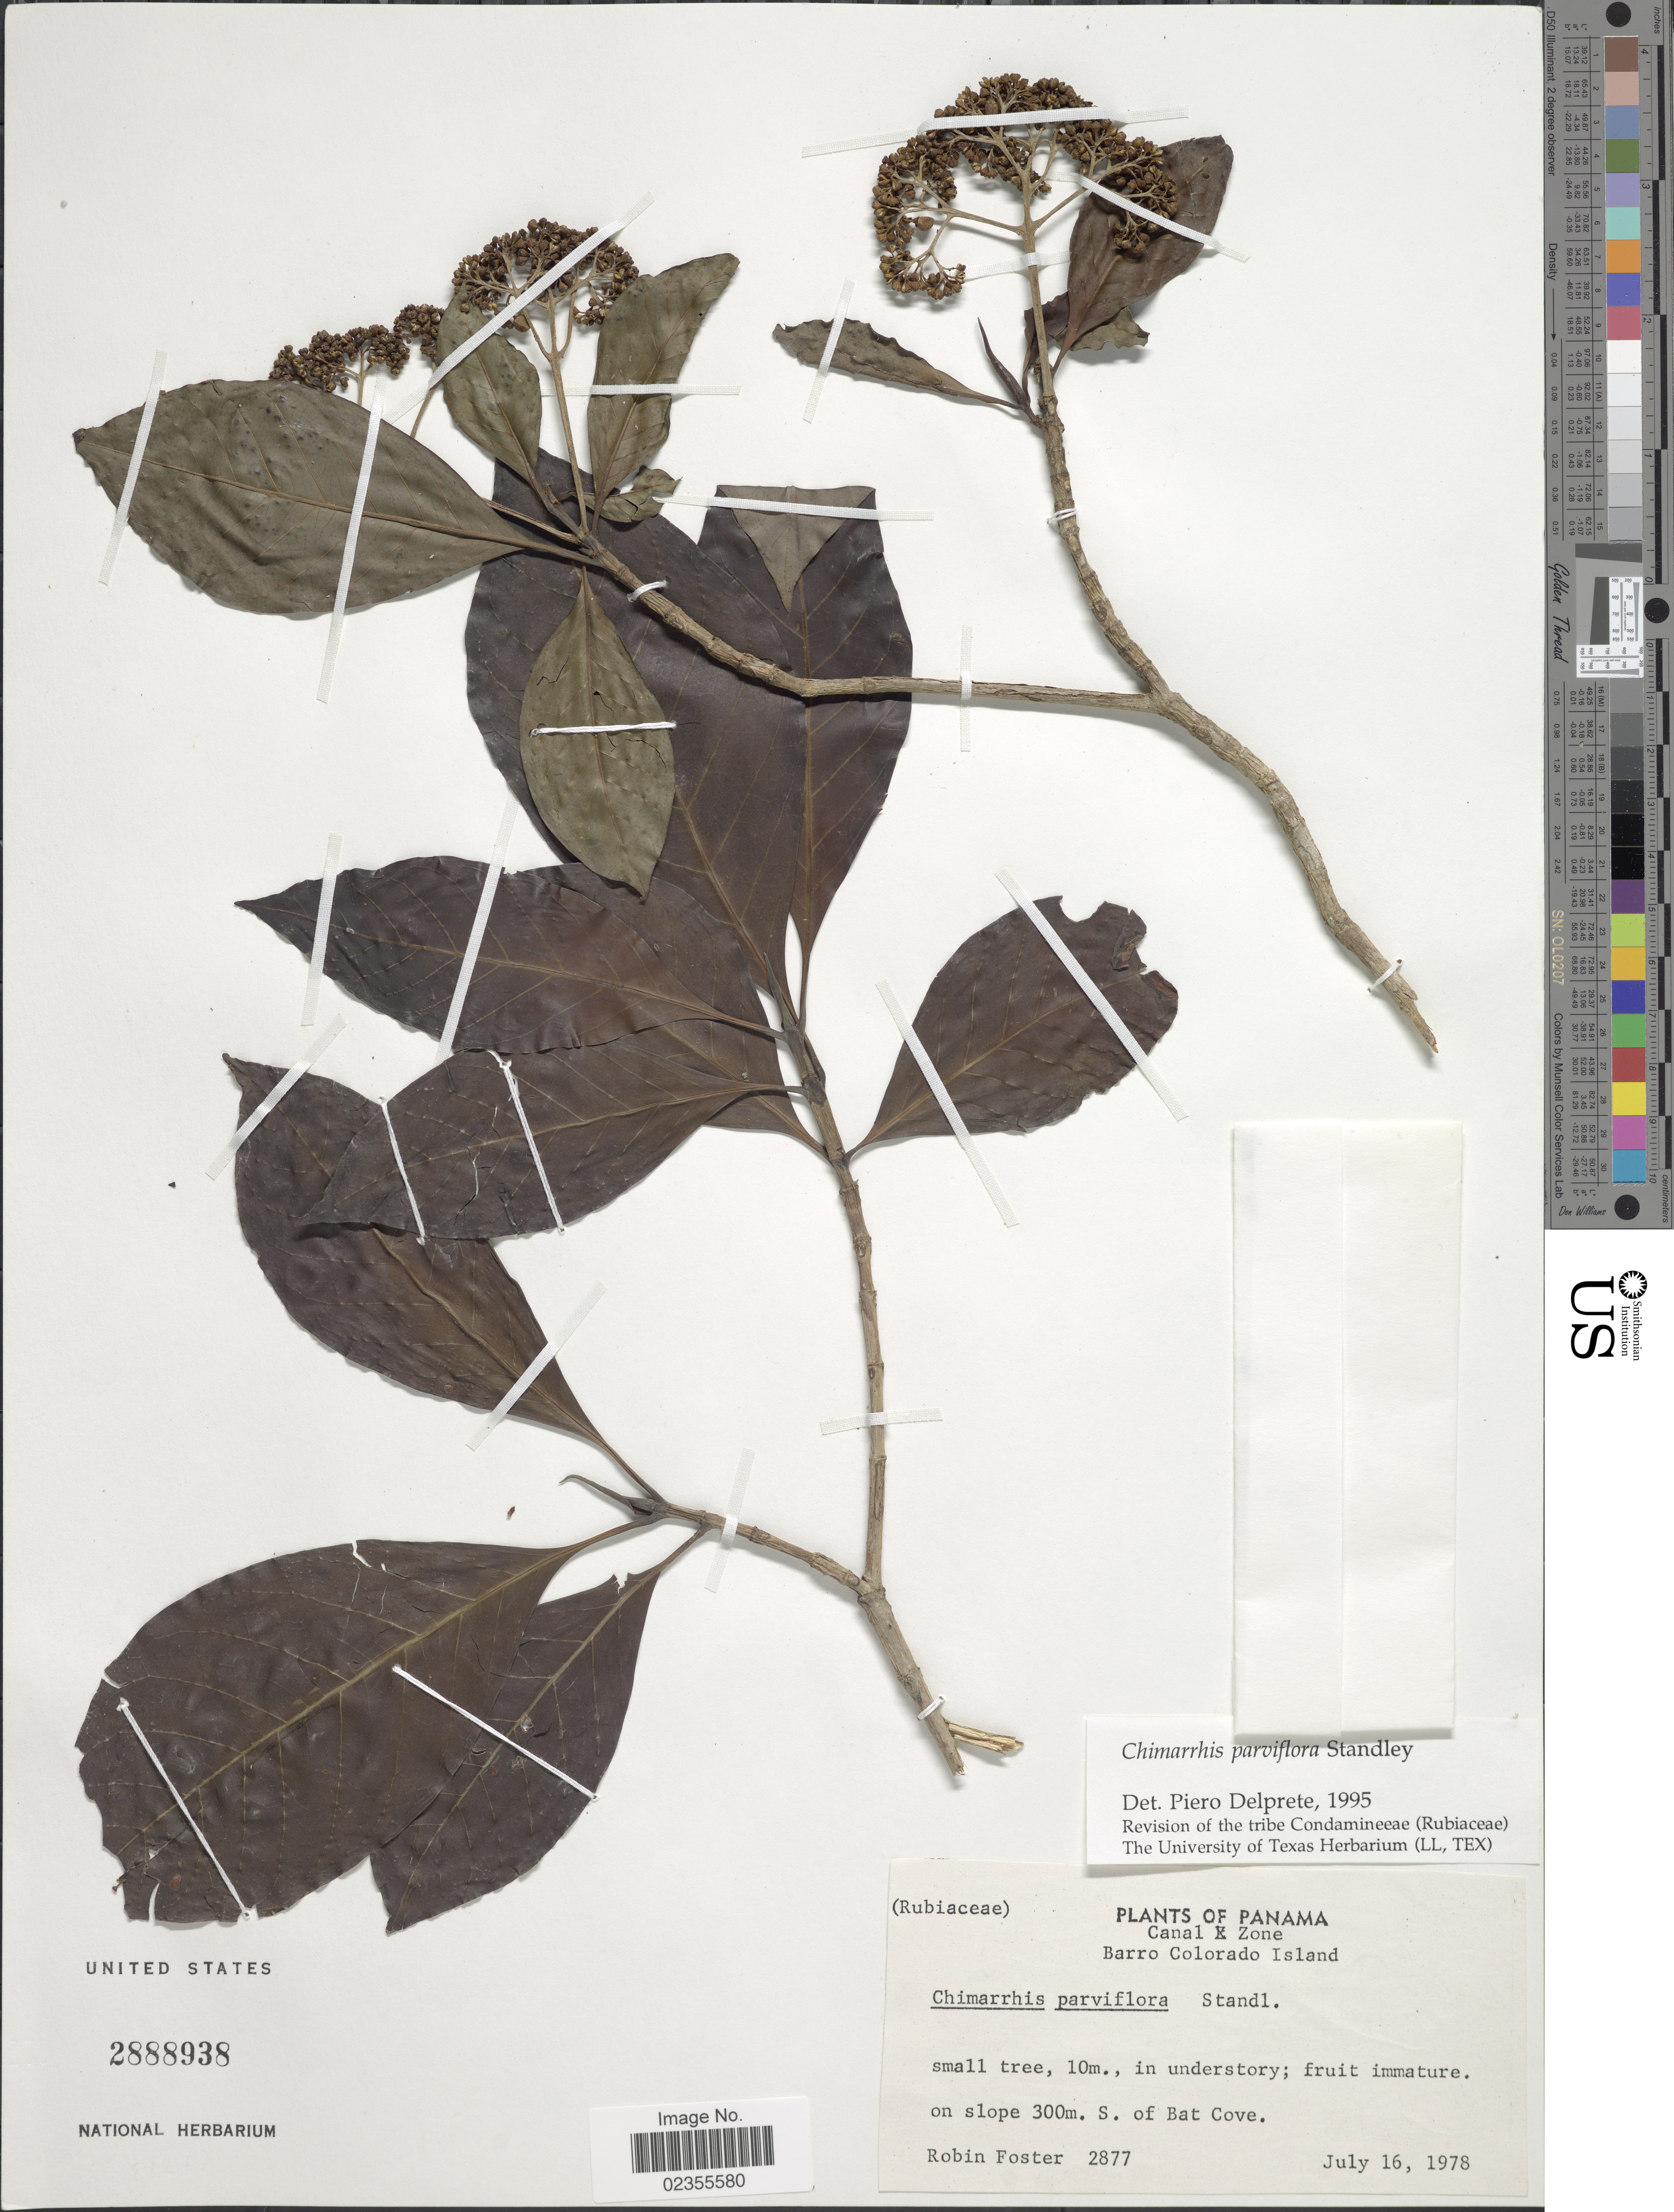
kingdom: Plantae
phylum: Tracheophyta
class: Magnoliopsida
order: Gentianales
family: Rubiaceae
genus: Chimarrhis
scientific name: Chimarrhis parviflora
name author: Standl.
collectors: R. B. Foster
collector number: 2877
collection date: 1978-07-16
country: Panama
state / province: Panamá Oeste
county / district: Canal Zone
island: Barro Colorado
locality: Barro Colorado Island, on slope S. of Bat Cove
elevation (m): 300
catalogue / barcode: US 2888938